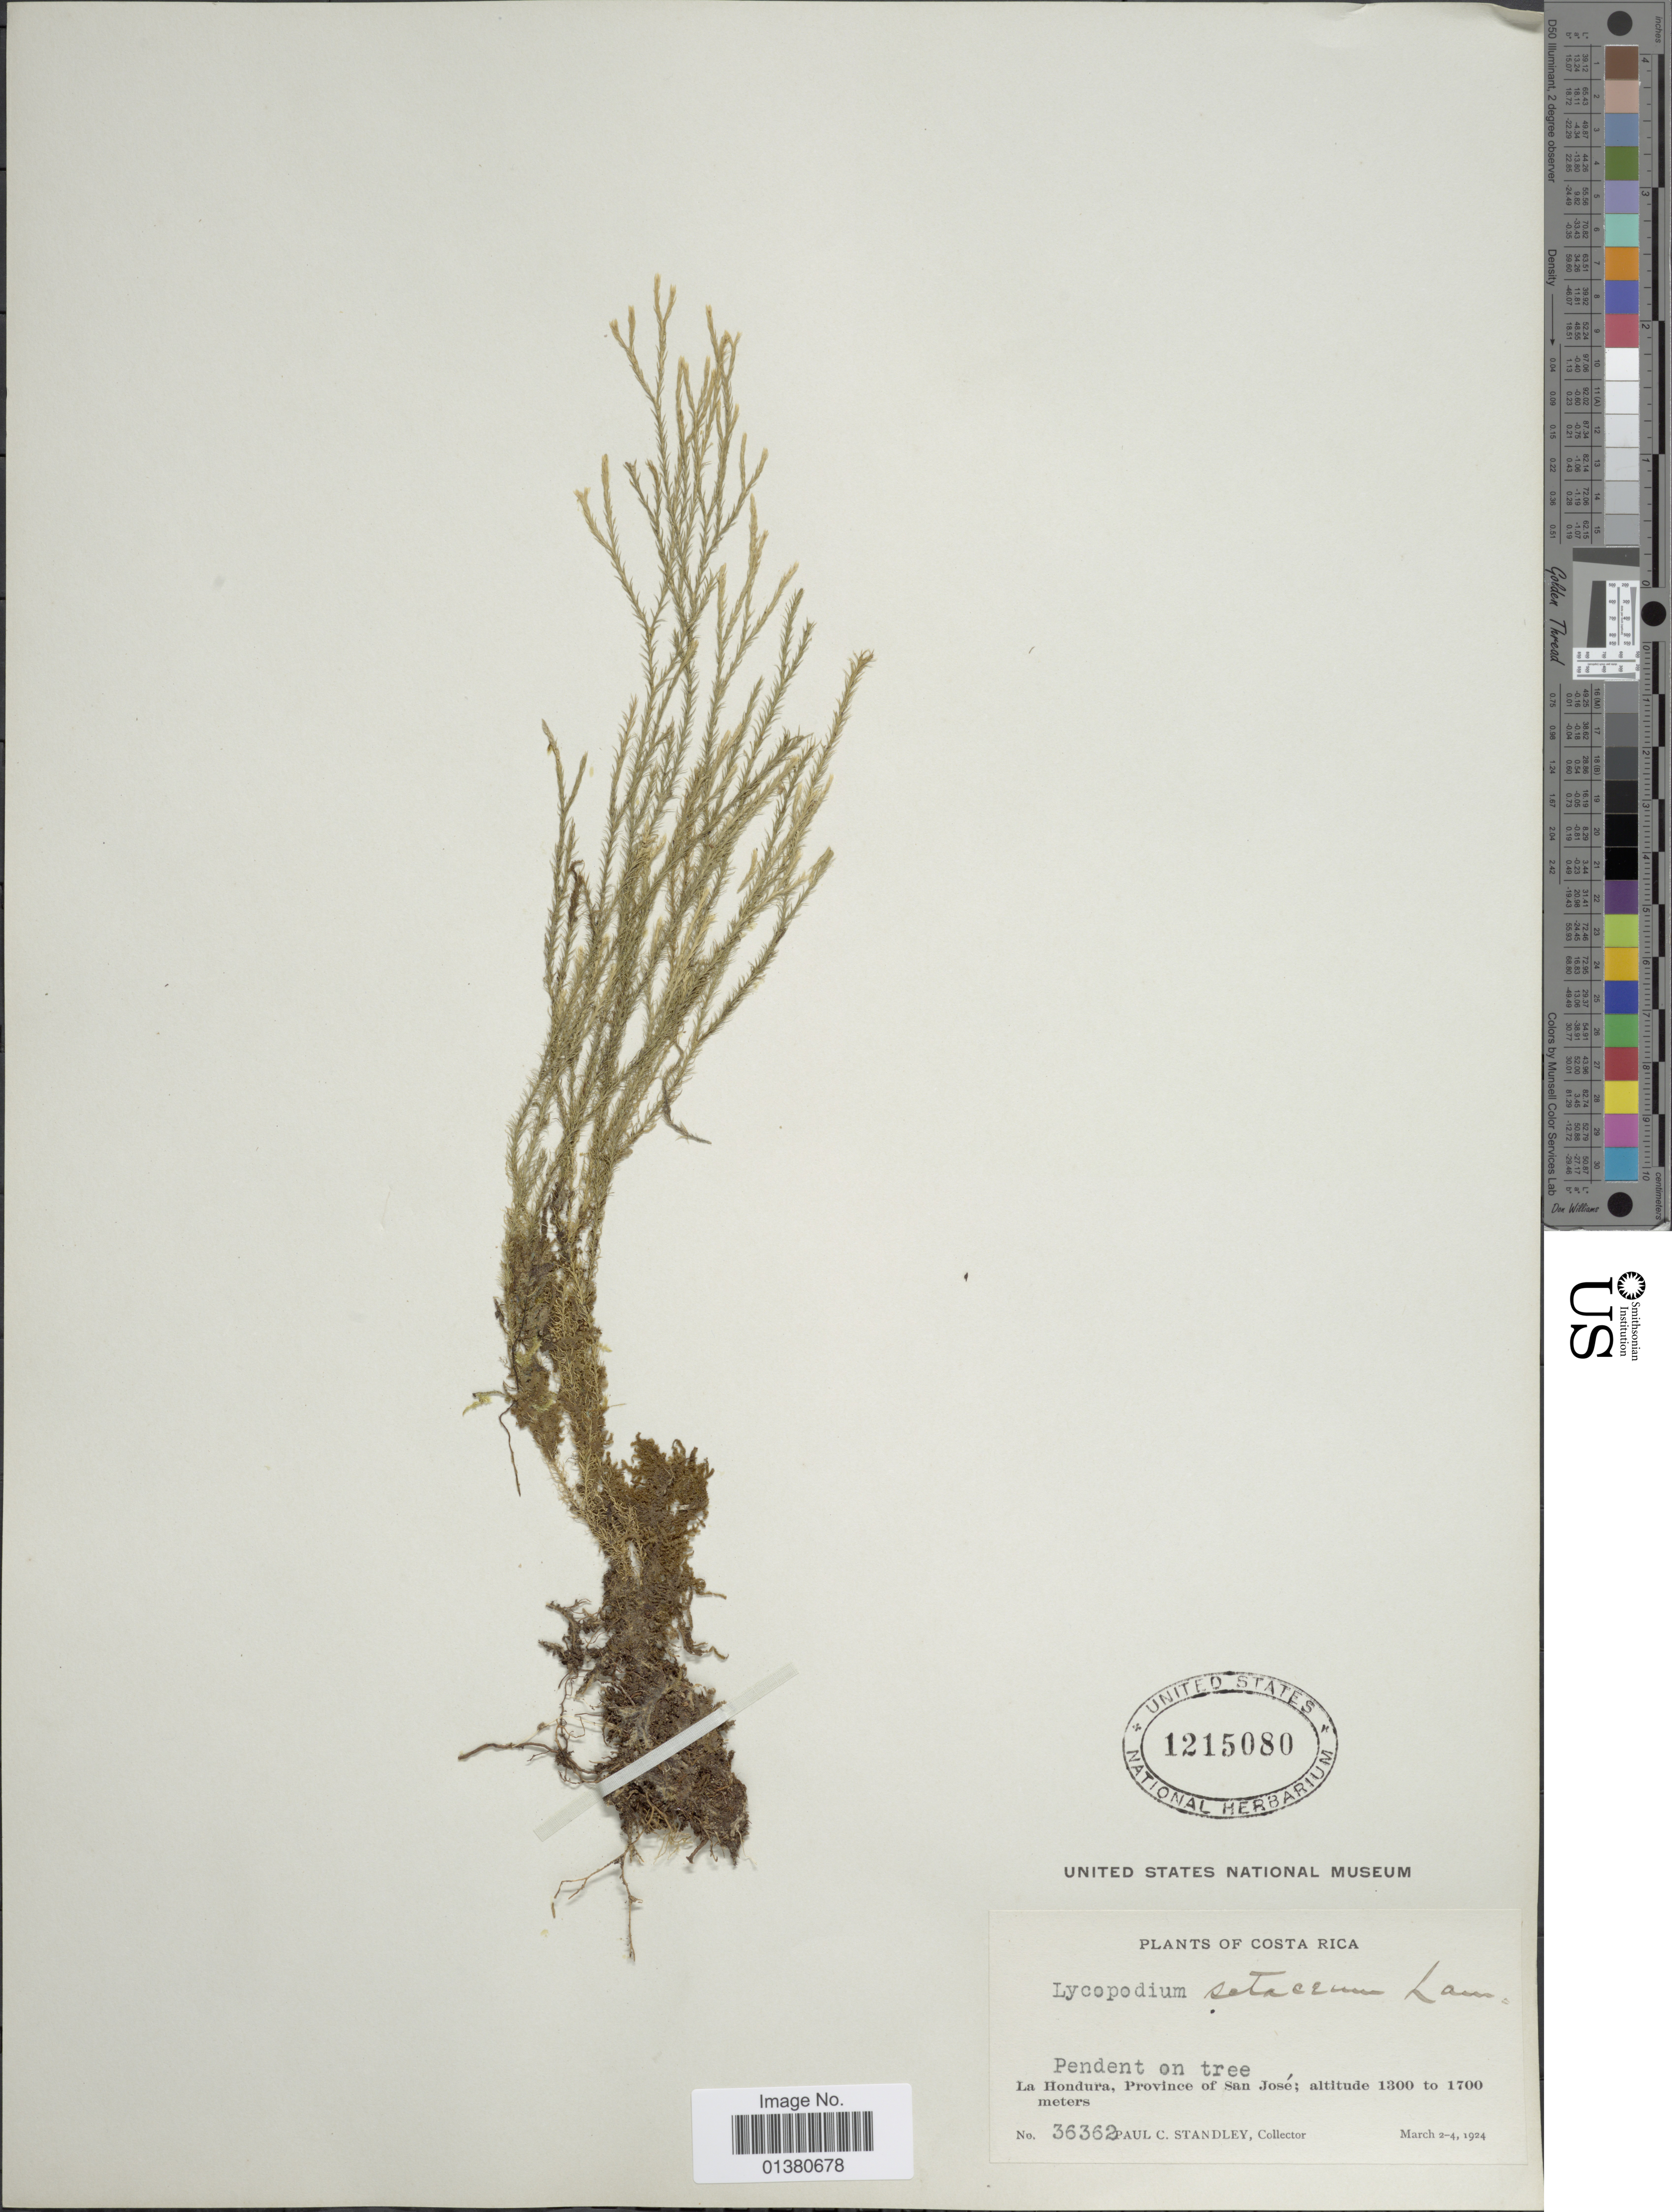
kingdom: Plantae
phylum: Tracheophyta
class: Lycopodiopsida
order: Lycopodiales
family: Lycopodiaceae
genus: Phlegmariurus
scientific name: Phlegmariurus curvifolius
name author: (Kunze) B. Øllg.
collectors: P. C. Standley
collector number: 36362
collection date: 1924-03-02/1924-03-04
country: Costa Rica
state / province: San José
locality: La Hondura, Province of San José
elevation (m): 1300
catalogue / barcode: US 1215080